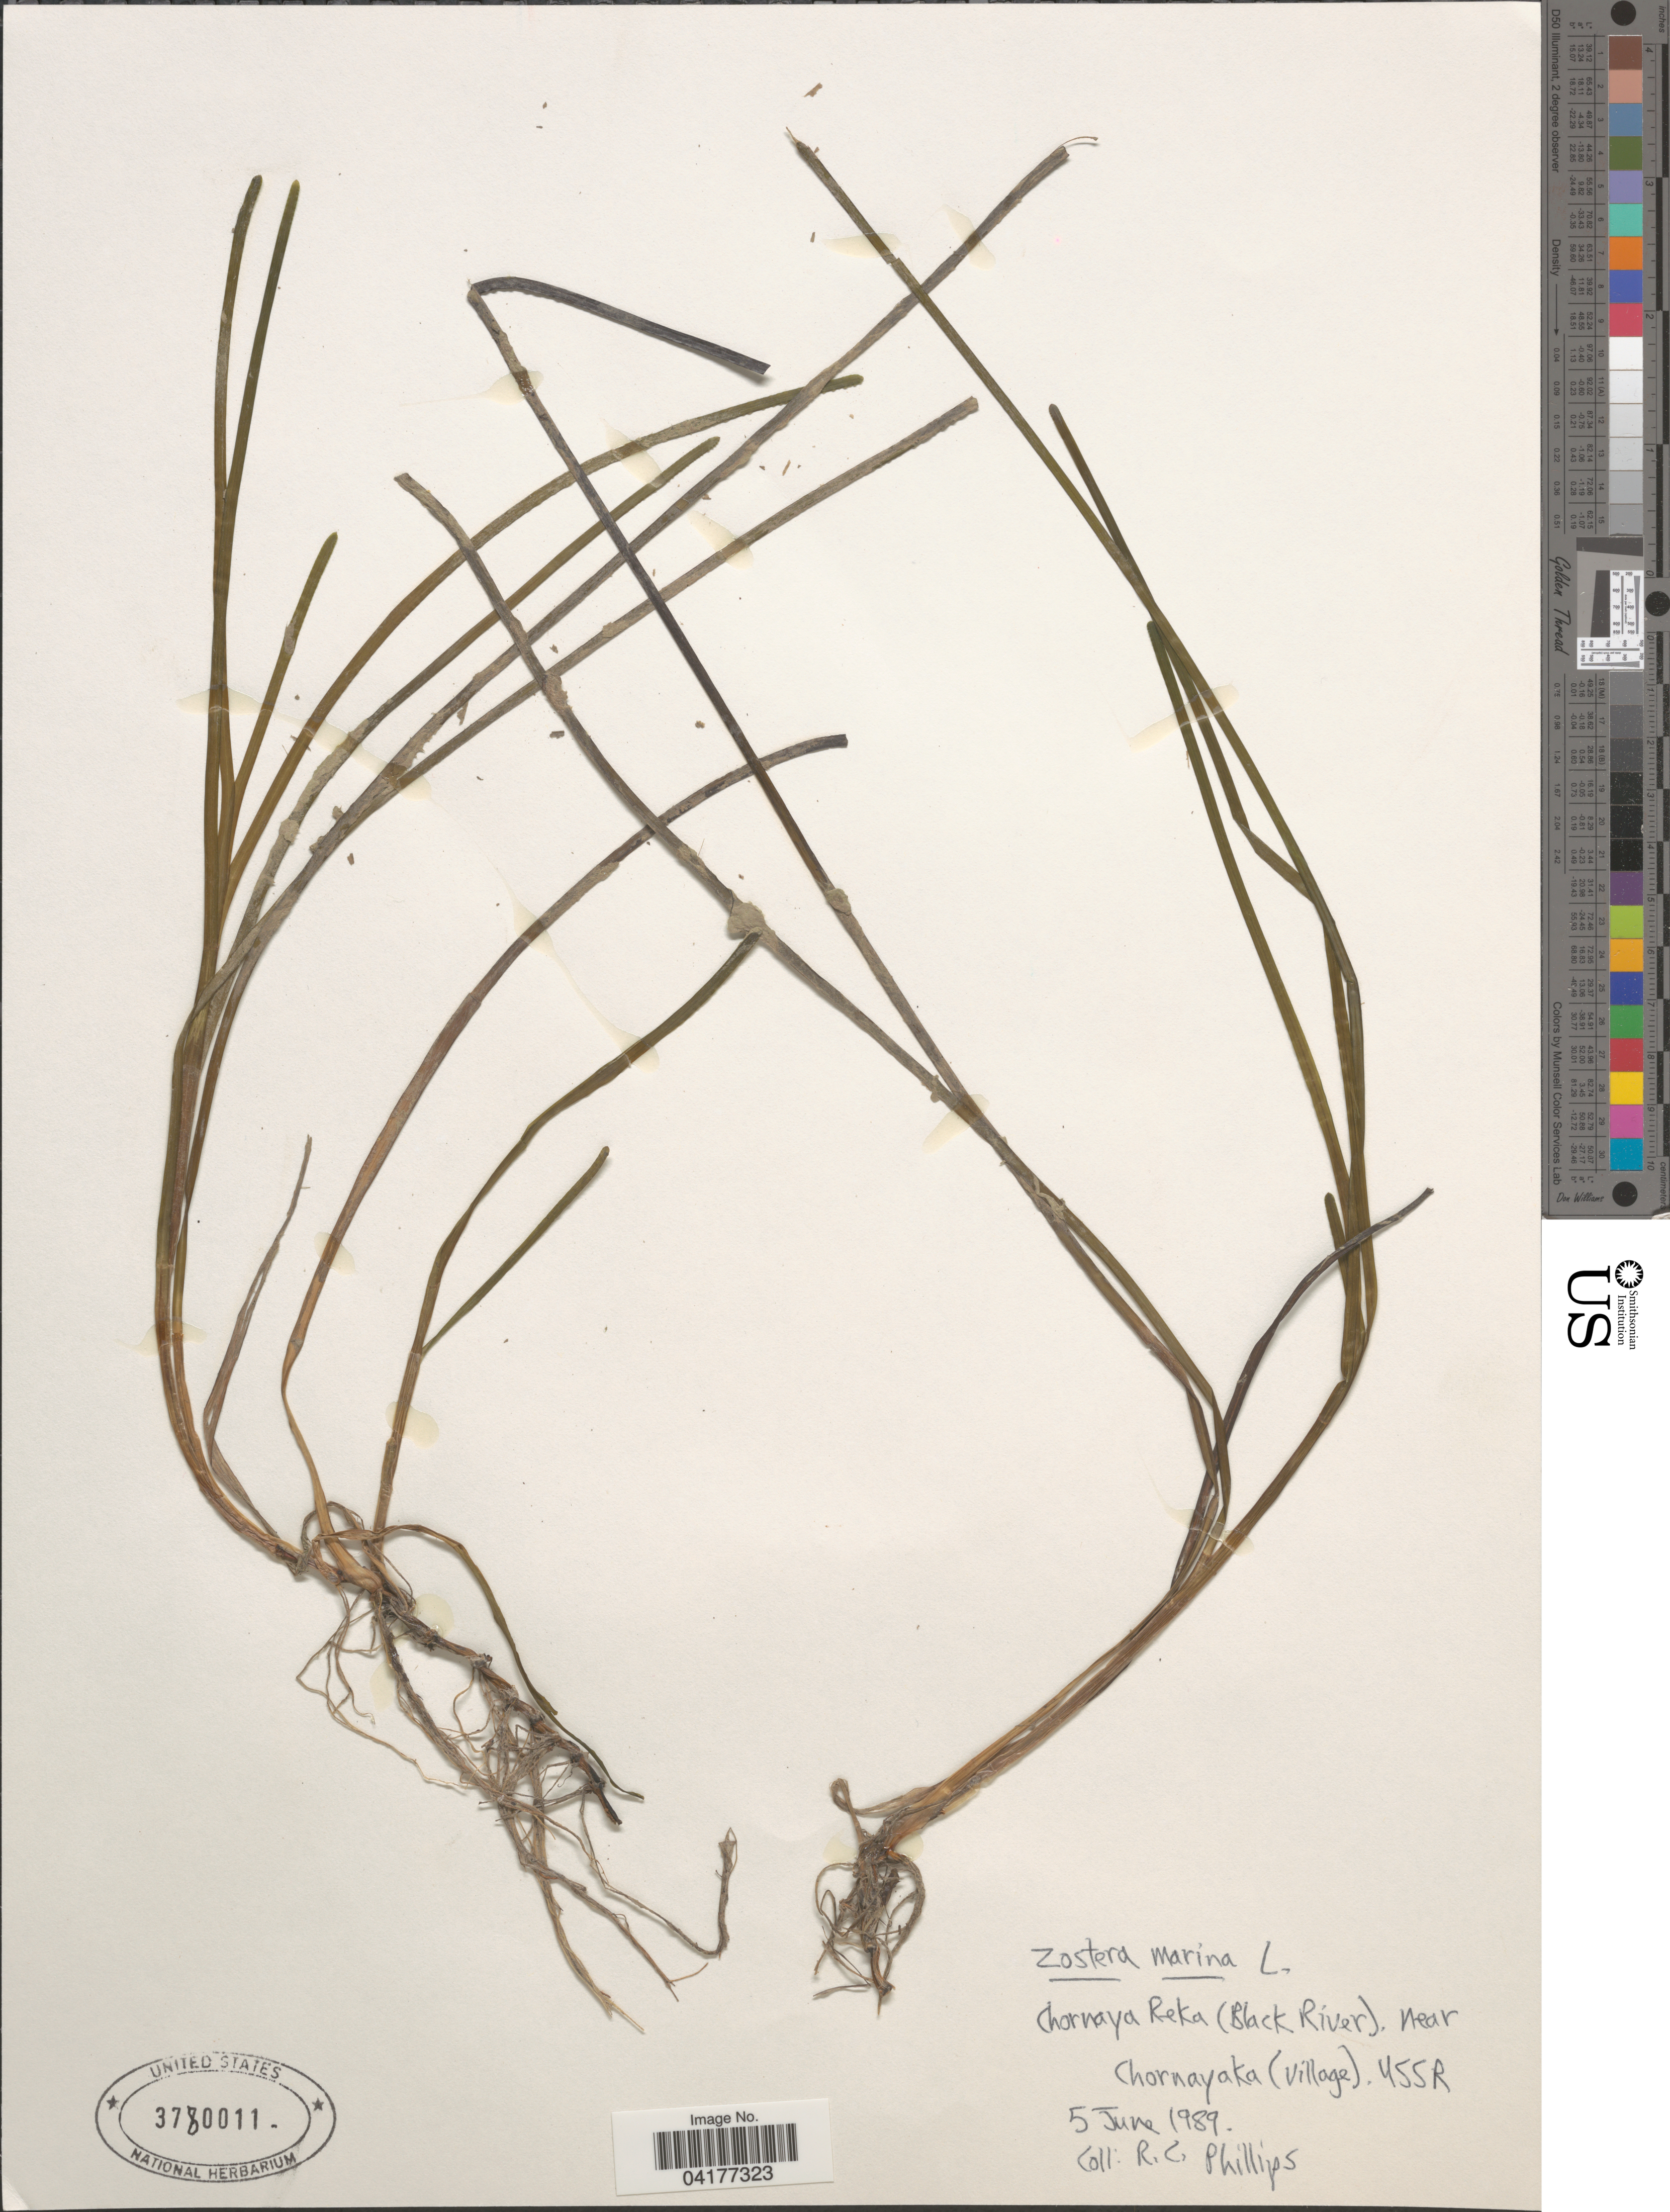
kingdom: Plantae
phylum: Tracheophyta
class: Liliopsida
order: Alismatales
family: Zosteraceae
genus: Zostera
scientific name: Zostera marina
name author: L.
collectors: R. C. Phillips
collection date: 1989-06-05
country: Ukraine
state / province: Crimea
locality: Chornaya Reka (Black River). Near Chornayaka (Village). USSR.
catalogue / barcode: US 3780011